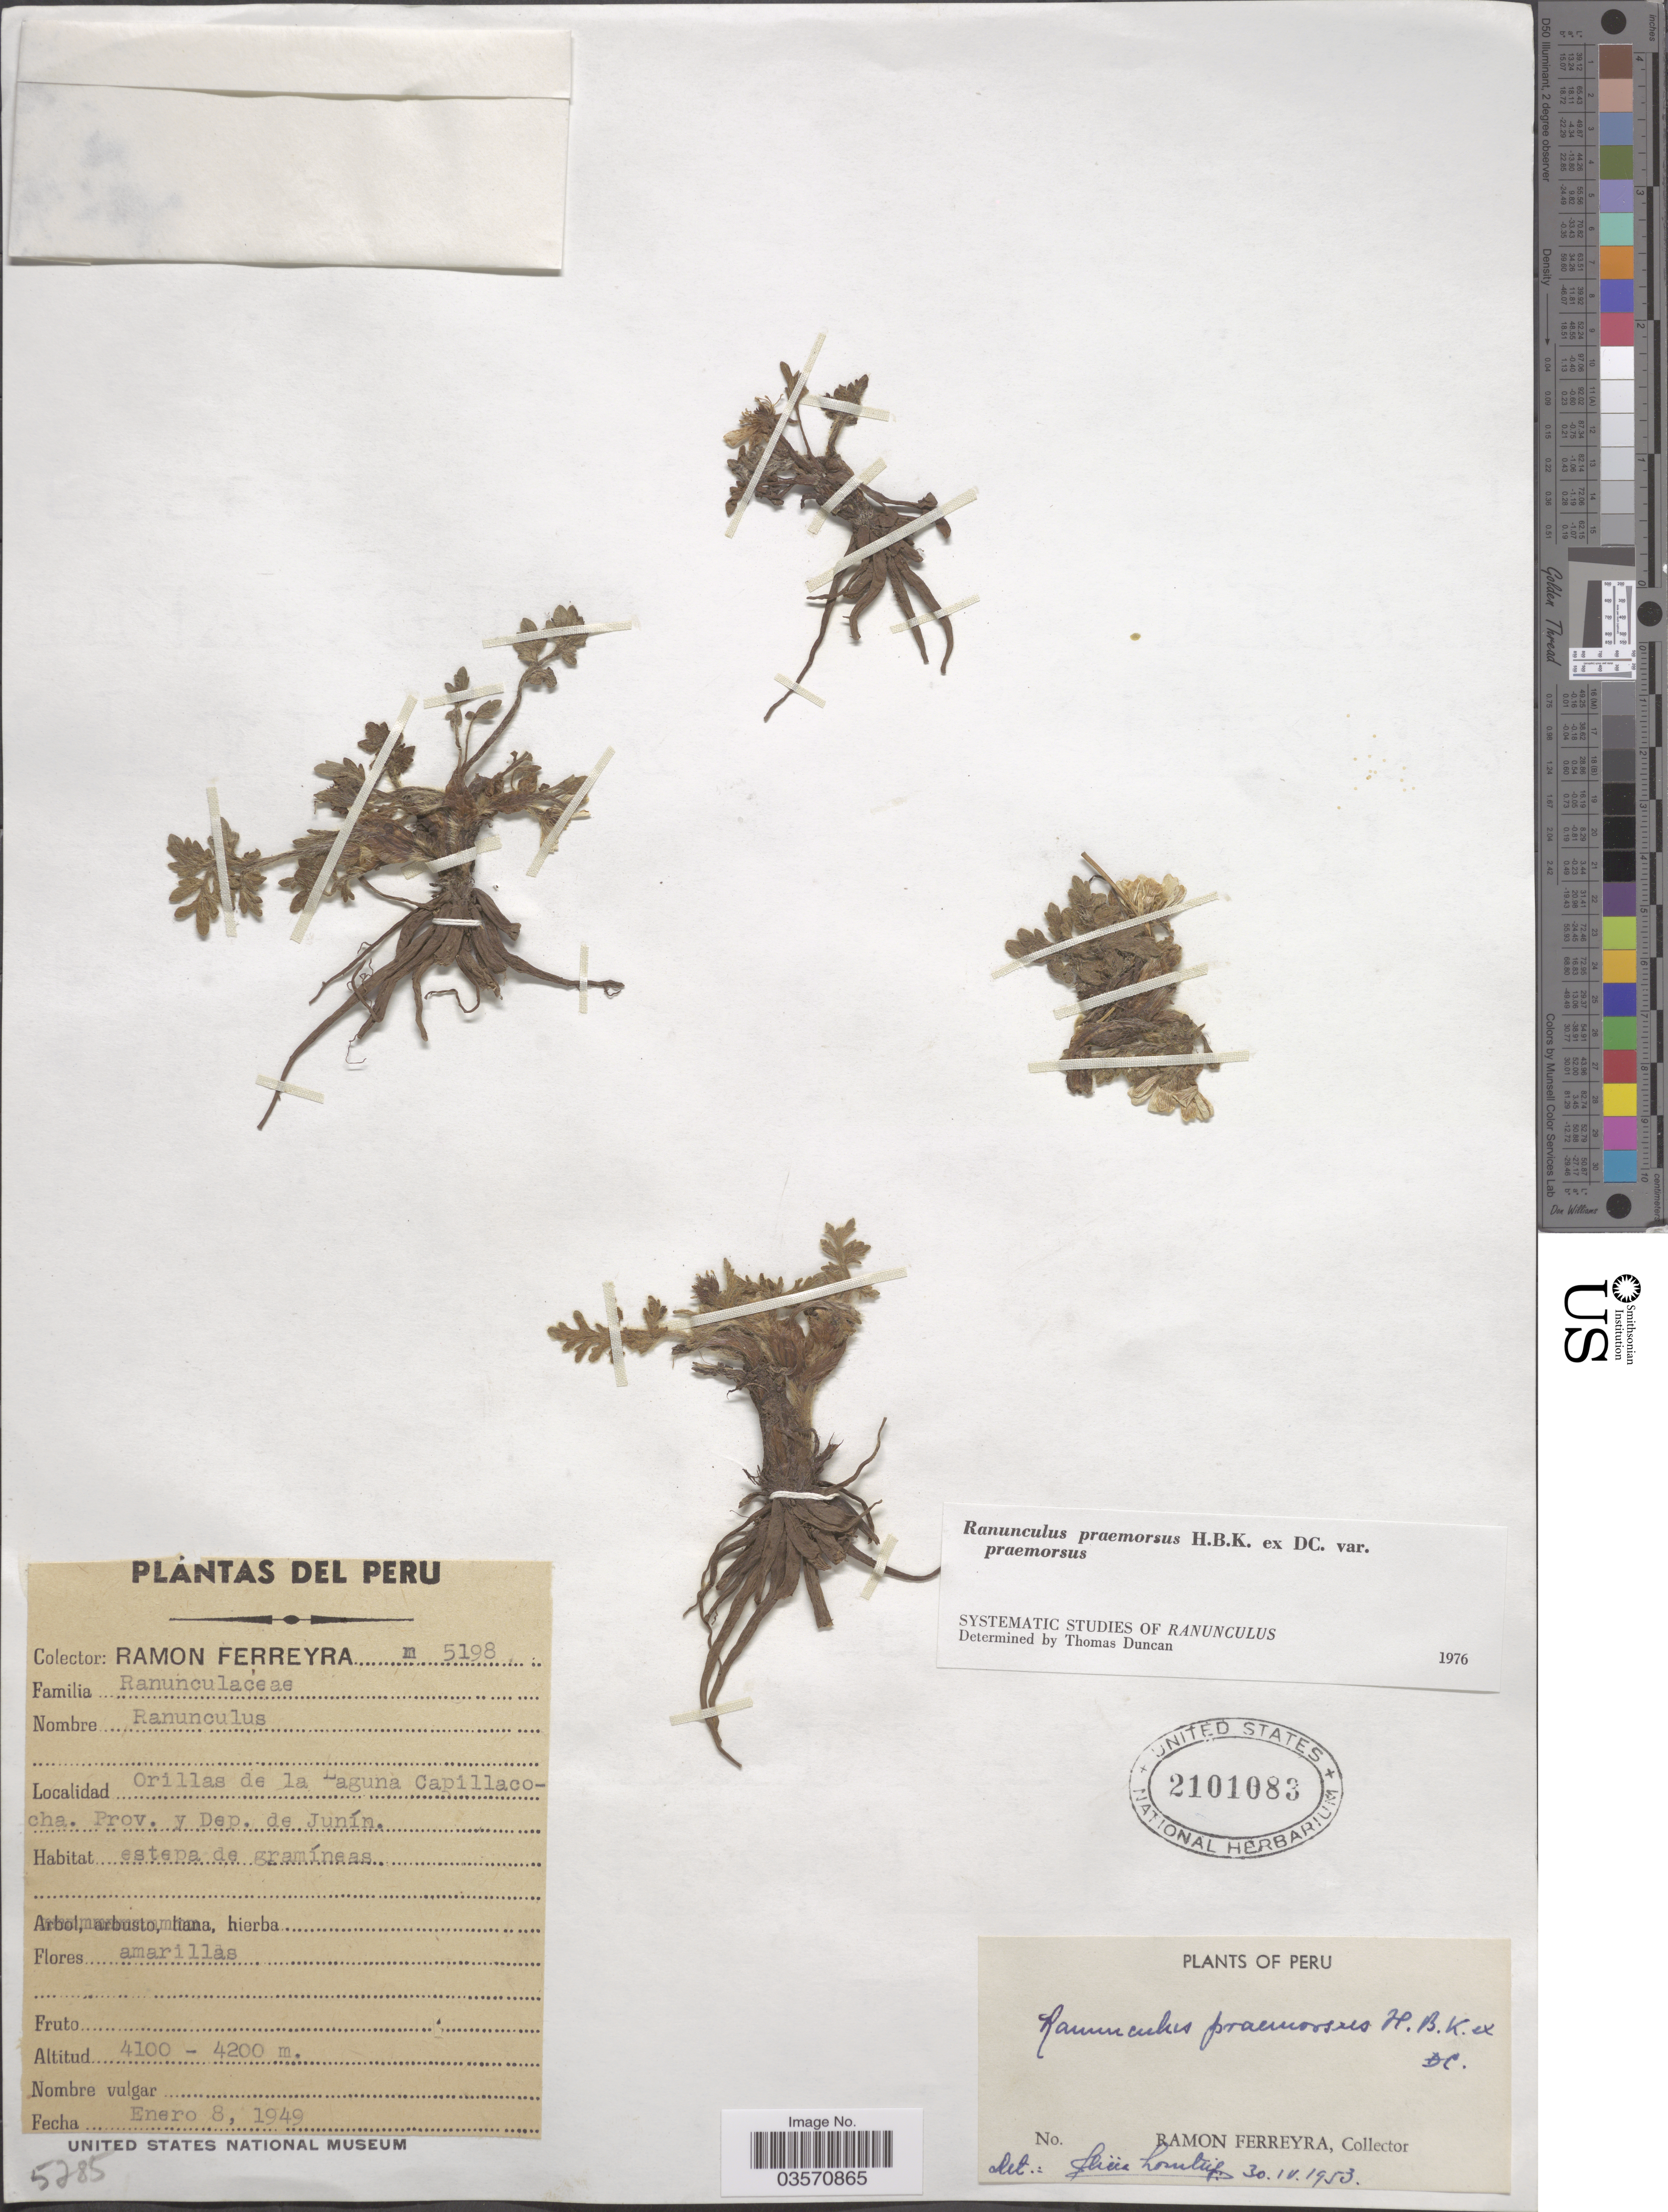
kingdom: Plantae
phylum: Tracheophyta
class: Magnoliopsida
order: Ranunculales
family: Ranunculaceae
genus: Ranunculus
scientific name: Ranunculus praemorsus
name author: Kunth ex DC.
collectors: R. A. Ferreyra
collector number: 5198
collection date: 1949-01-08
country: Peru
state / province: Junín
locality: Orillas de la Laguna Capillacocha. Prov. y Dep. de Junín.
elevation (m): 4100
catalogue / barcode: US 2101083